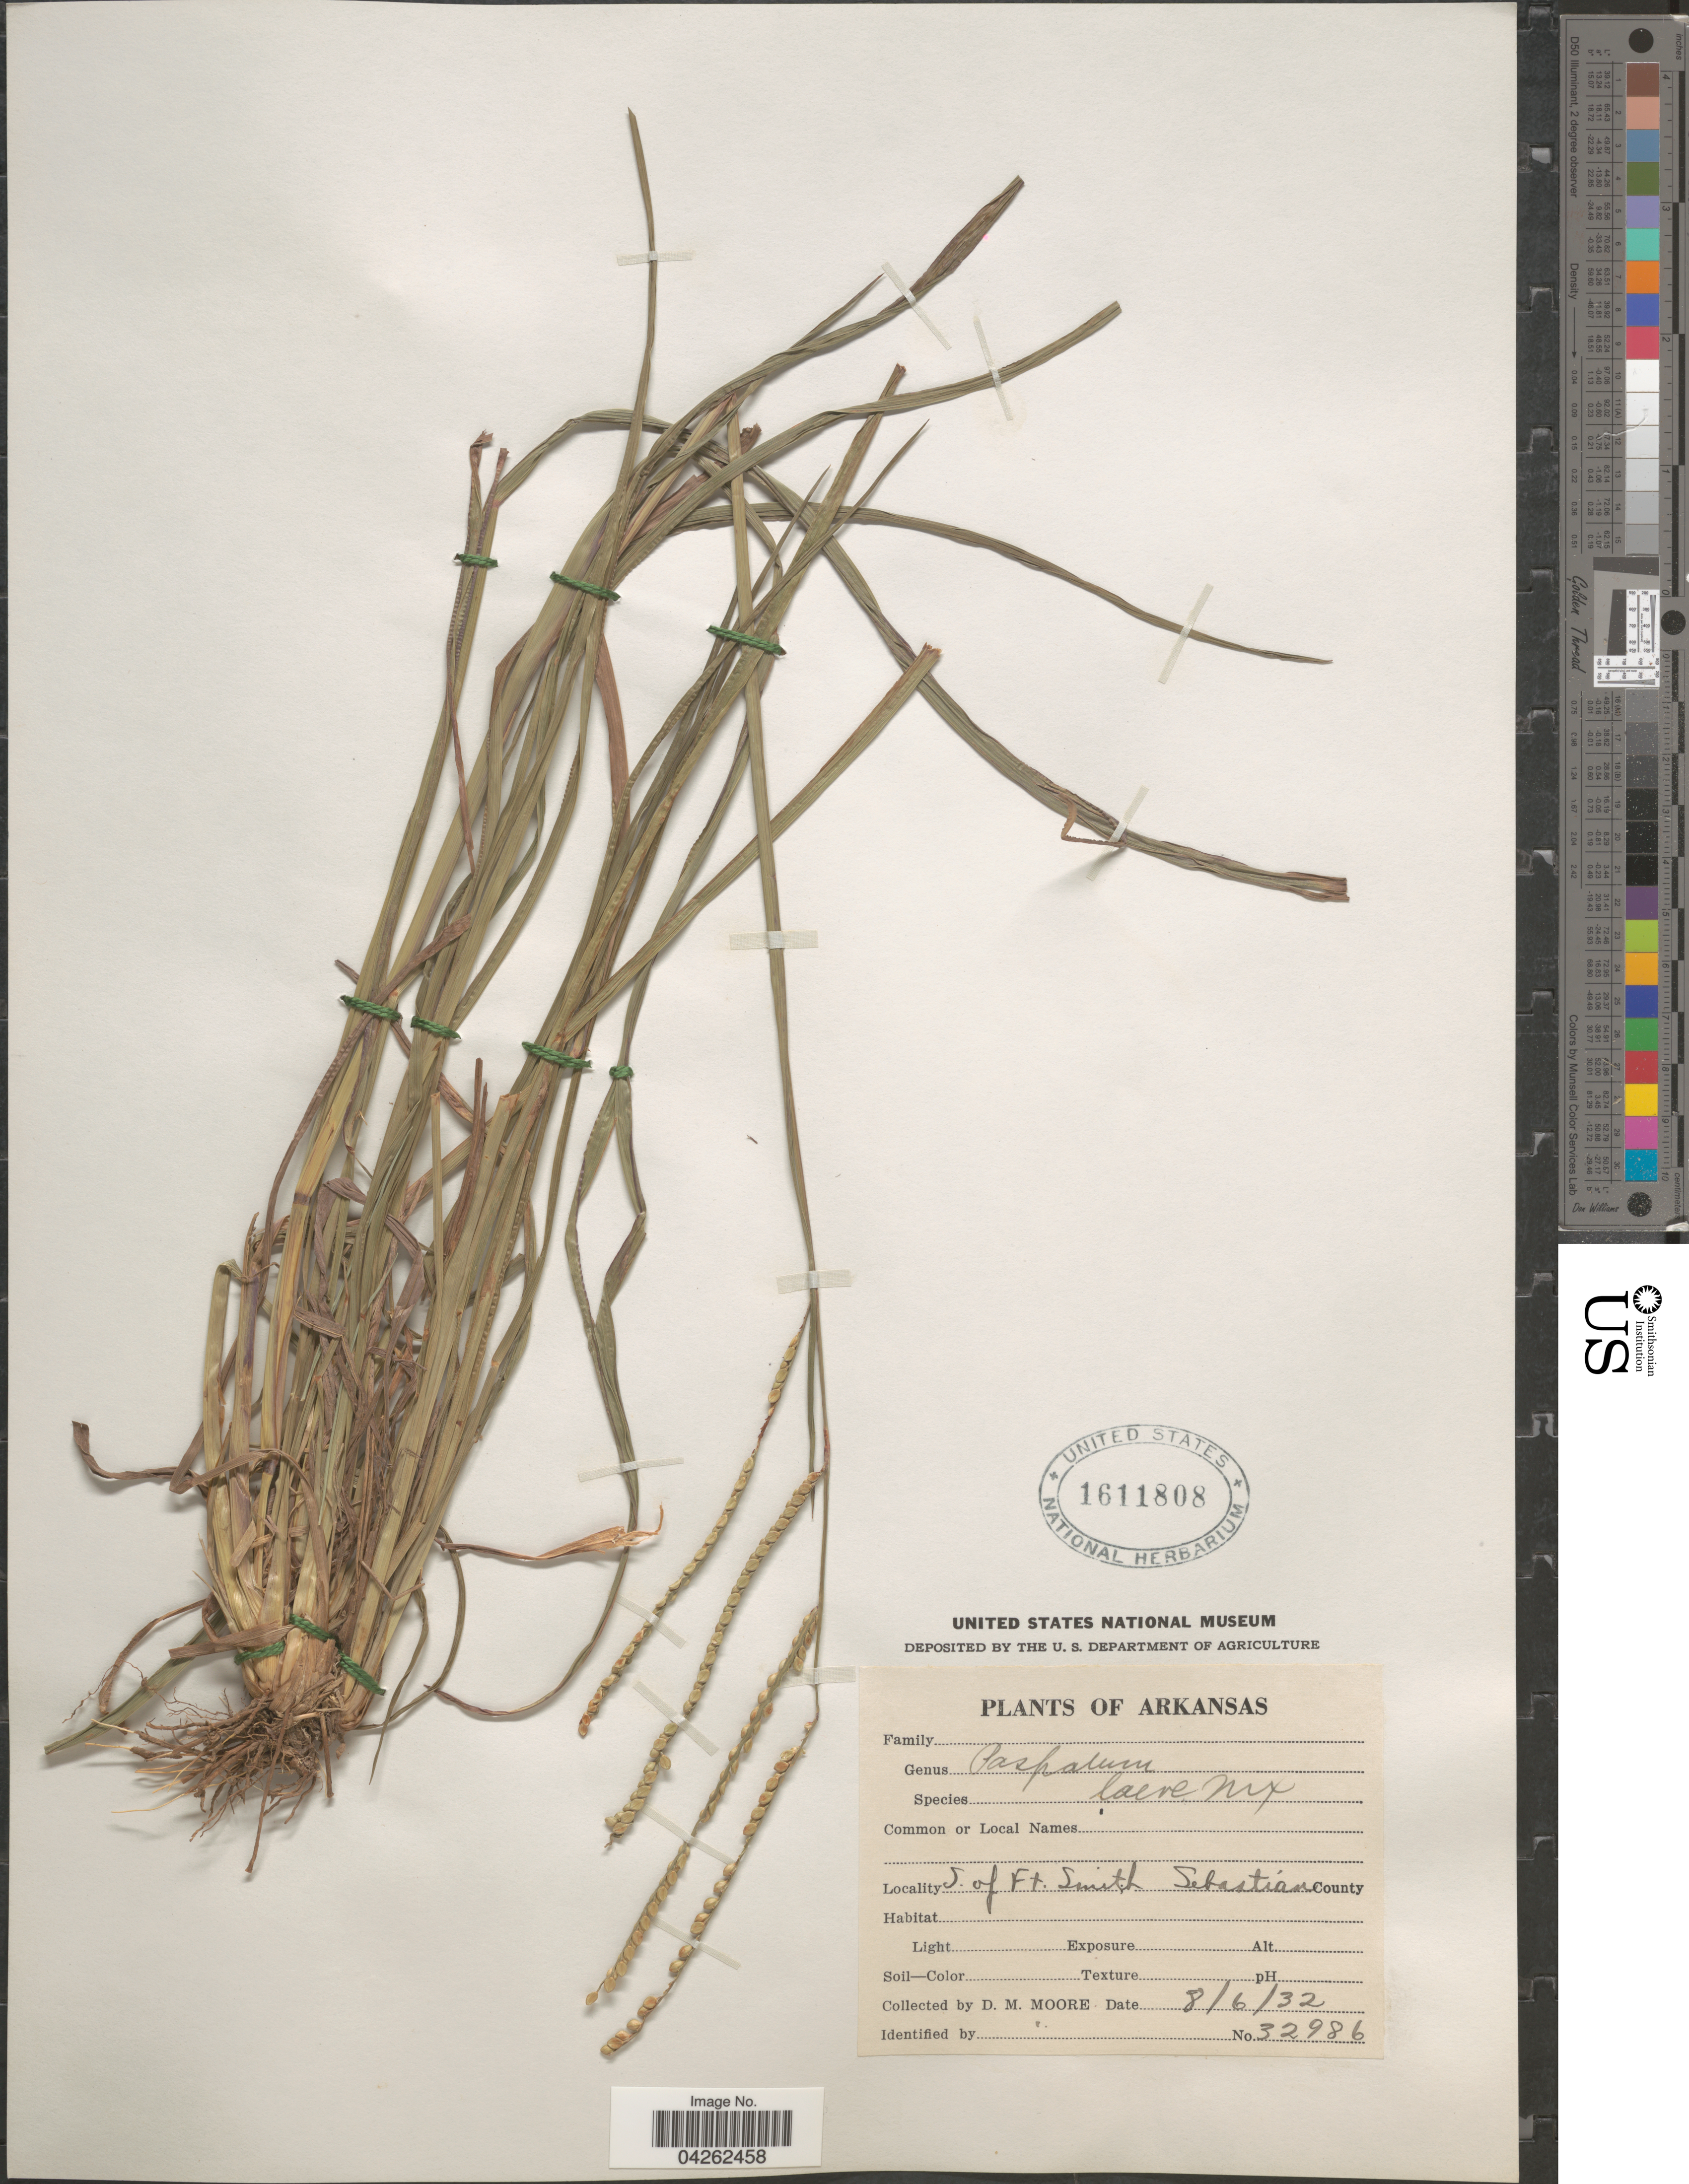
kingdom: Plantae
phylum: Tracheophyta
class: Liliopsida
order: Poales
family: Poaceae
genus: Paspalum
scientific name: Paspalum laeve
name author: Michx.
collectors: D. Moore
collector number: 32986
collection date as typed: Transcribed d/m/y: 6/8/32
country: United States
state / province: Arkansas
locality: S. of Ft. Smith. Sebastian County.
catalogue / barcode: US 1611808